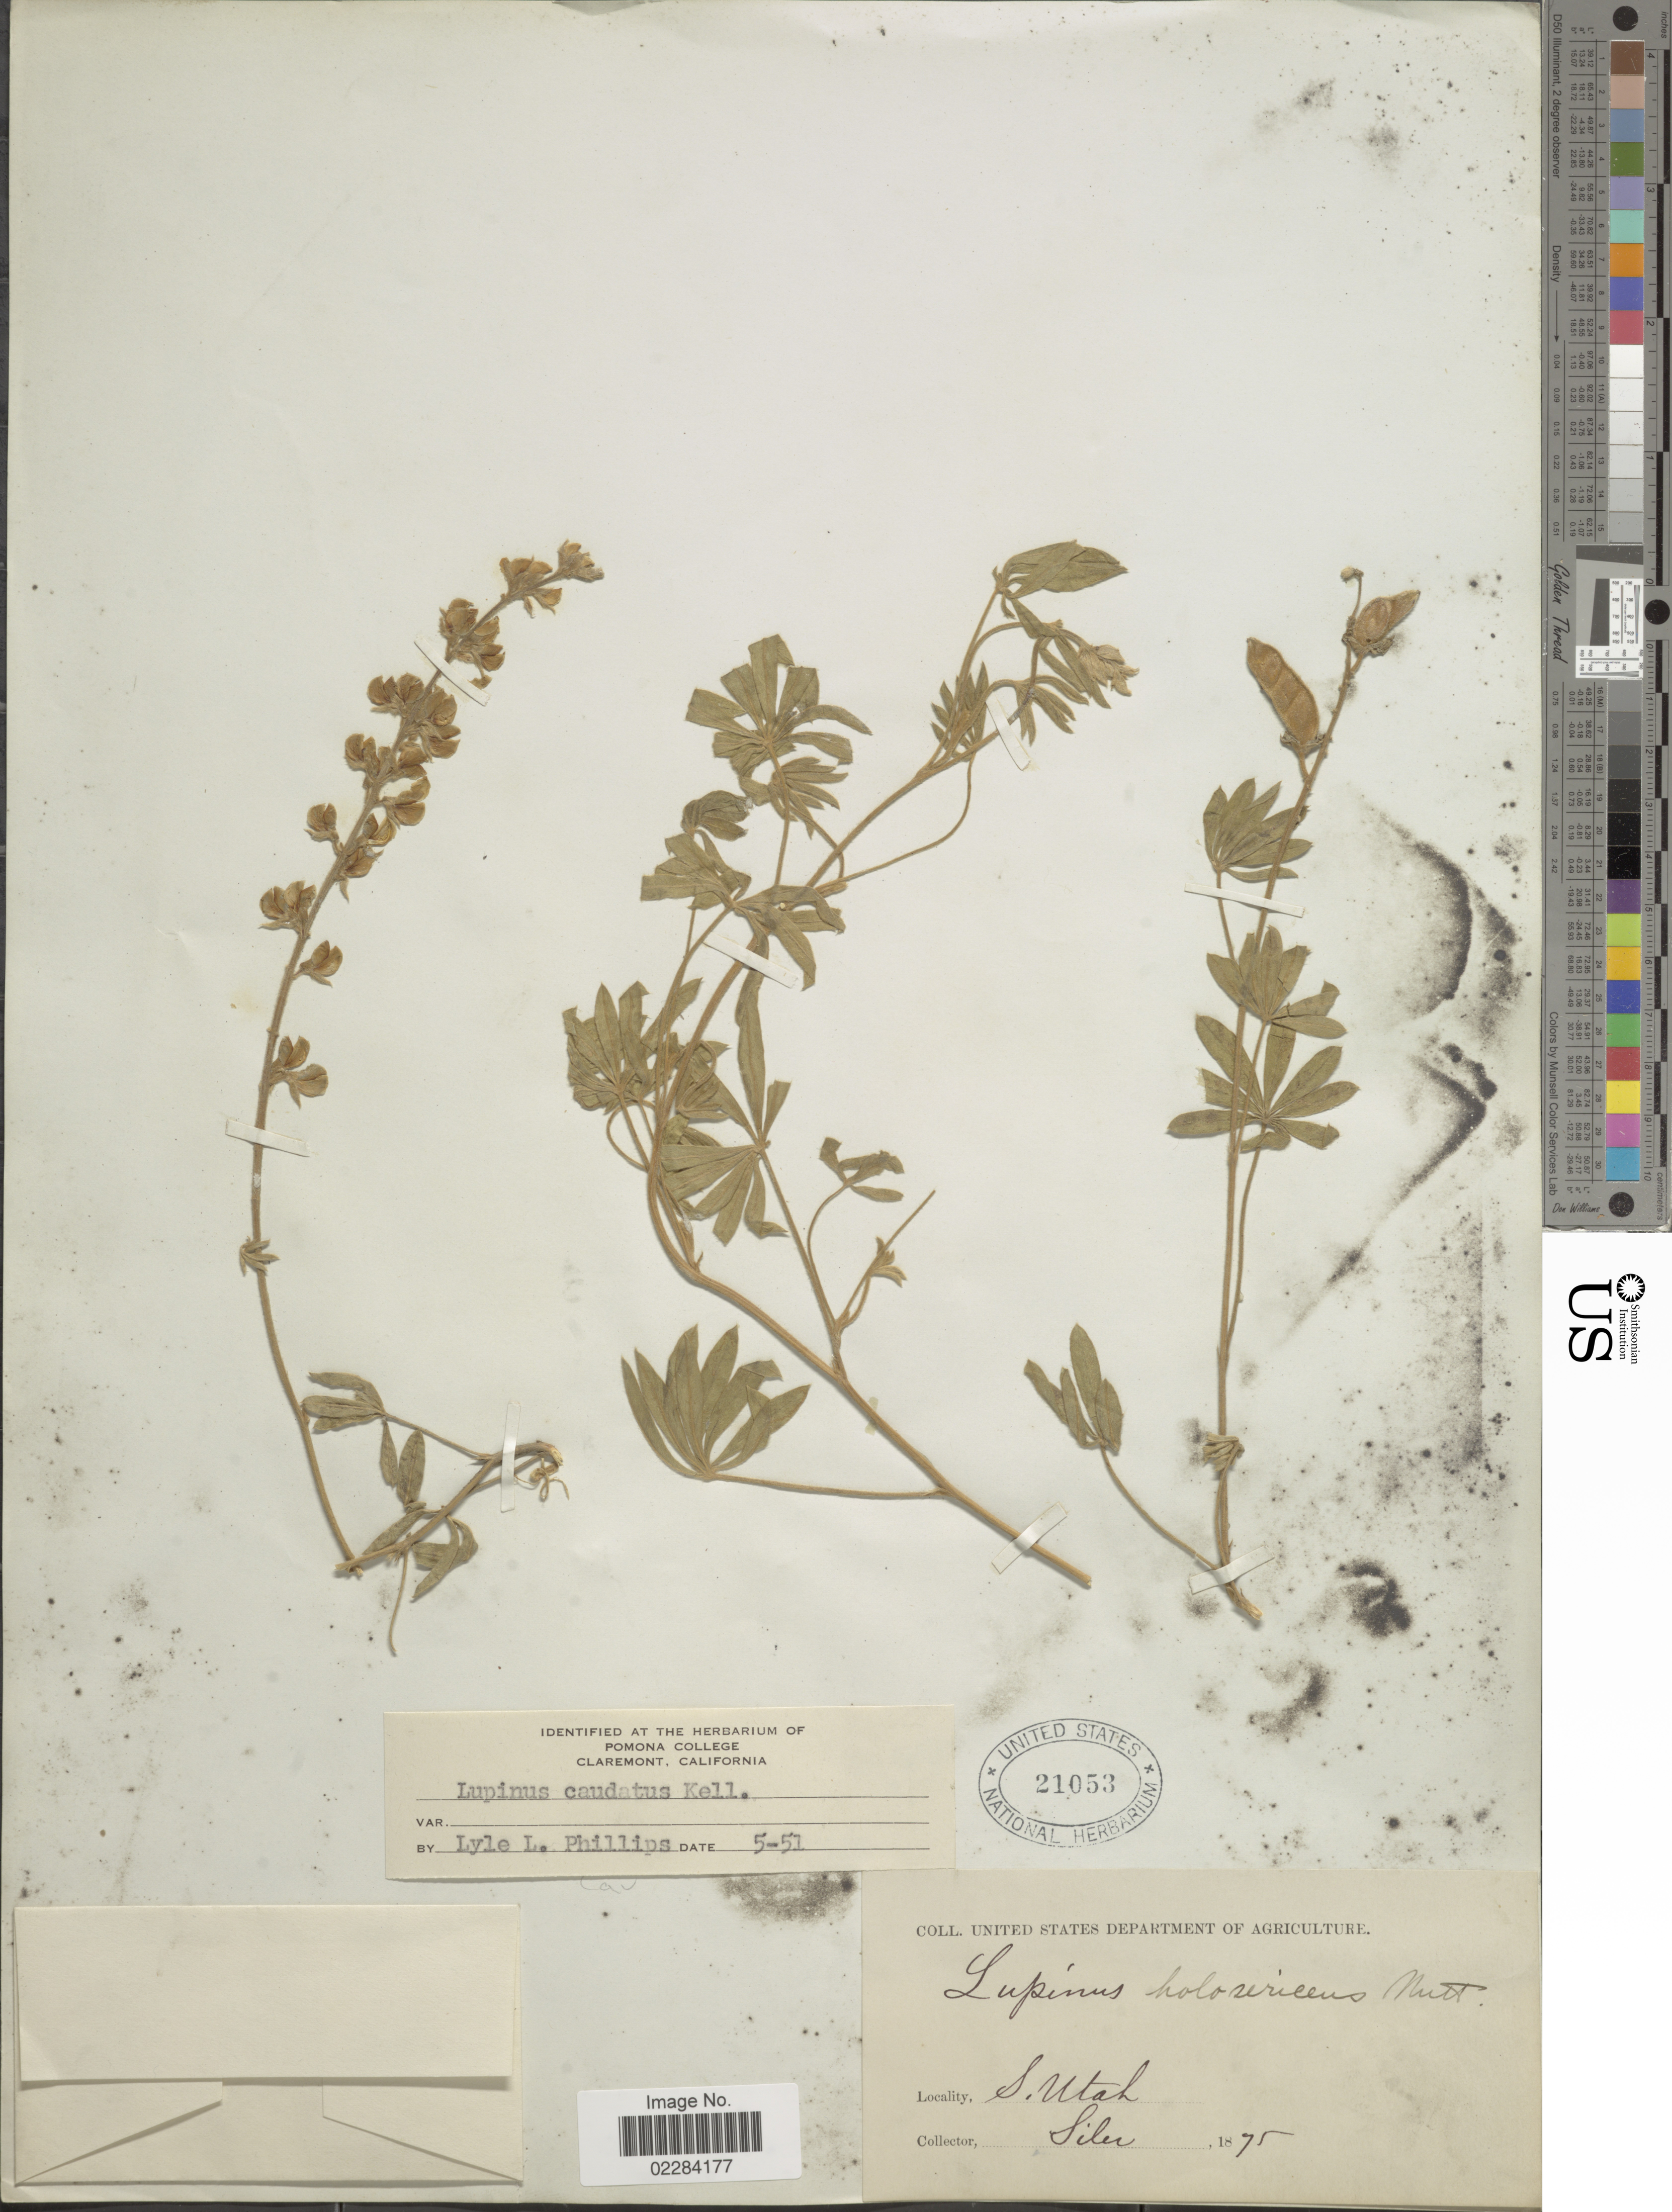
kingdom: Plantae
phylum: Tracheophyta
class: Magnoliopsida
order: Fabales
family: Fabaceae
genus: Lupinus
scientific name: Lupinus caudatus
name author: Kellogg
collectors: Siler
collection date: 1895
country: United States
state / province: Utah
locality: S. Utah.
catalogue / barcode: US 21053